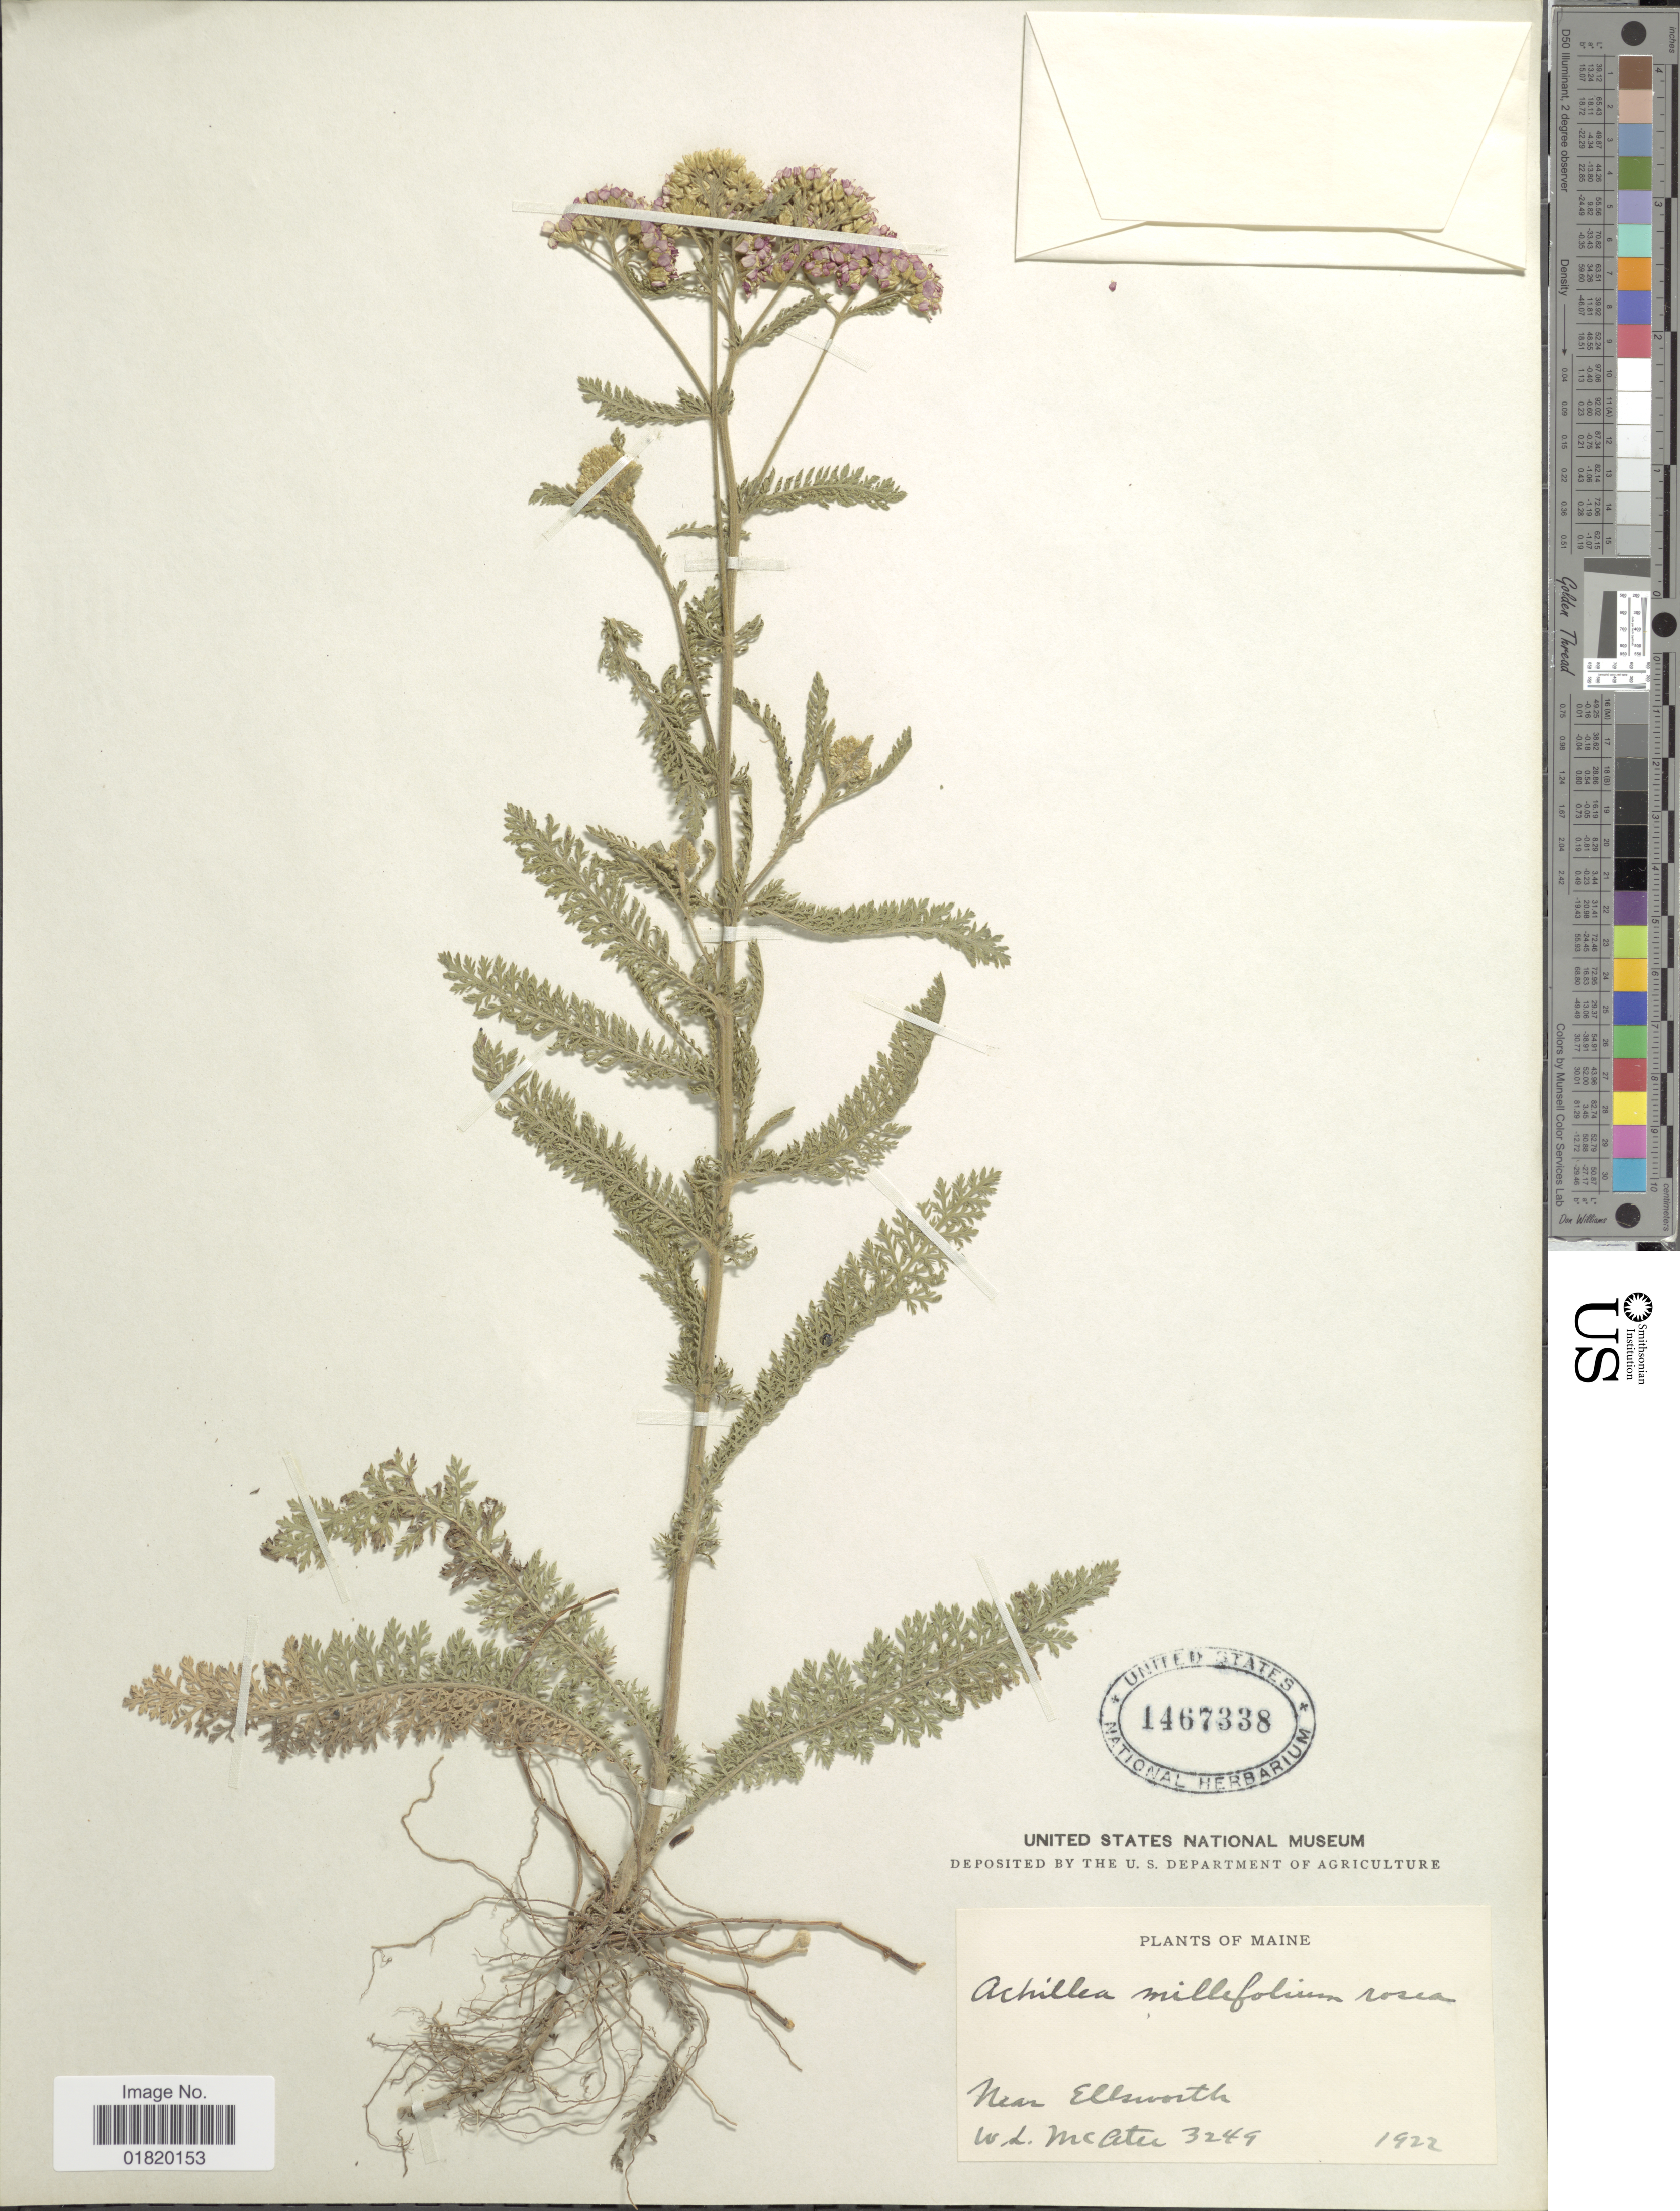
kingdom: Plantae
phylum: Tracheophyta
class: Magnoliopsida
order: Asterales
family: Asteraceae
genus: Achillea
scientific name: Achillea millefolium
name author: L.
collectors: W. McAtee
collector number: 3249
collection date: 1922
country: United States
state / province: Maine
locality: Near Ellsworth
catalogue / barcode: US 1467338